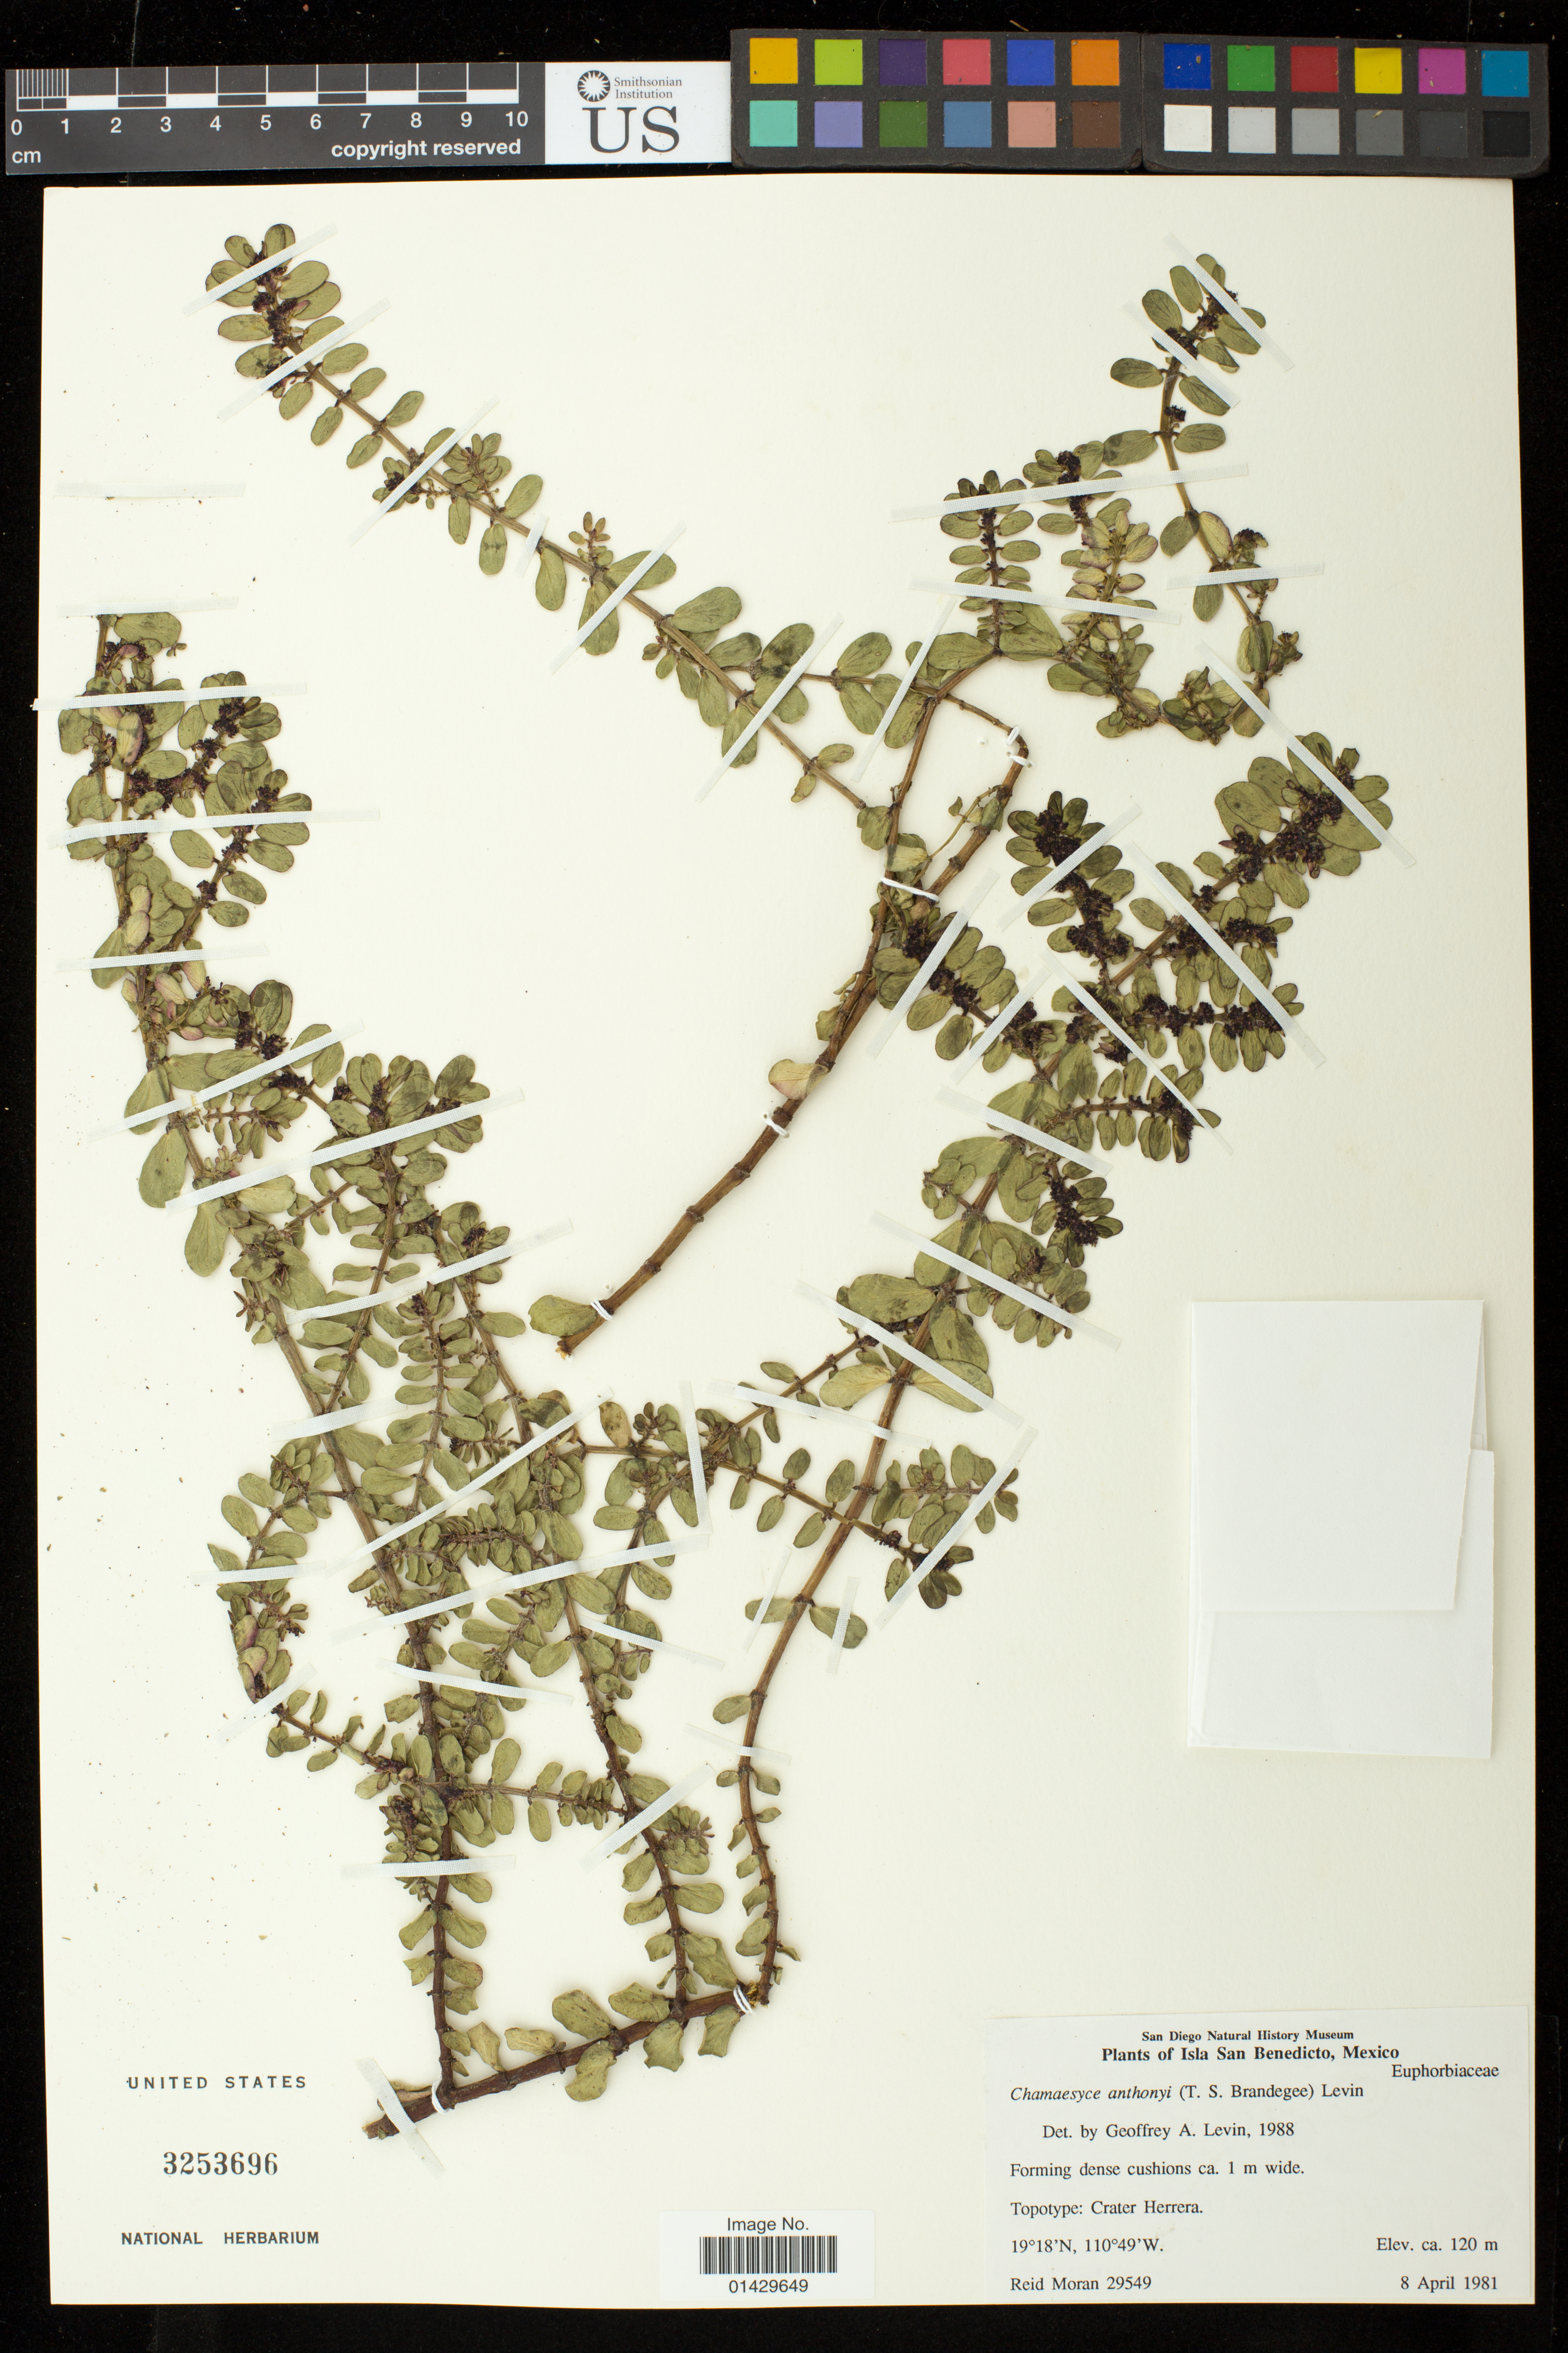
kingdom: Plantae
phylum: Tracheophyta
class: Magnoliopsida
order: Malpighiales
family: Euphorbiaceae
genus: Euphorbia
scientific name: Euphorbia anthonyi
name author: Brandegee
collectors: R. V. Moran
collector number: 29549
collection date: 1981-04-08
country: Mexico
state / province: Colima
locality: Crater Herrera, Isla San Benedicto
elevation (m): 120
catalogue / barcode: US 3253696